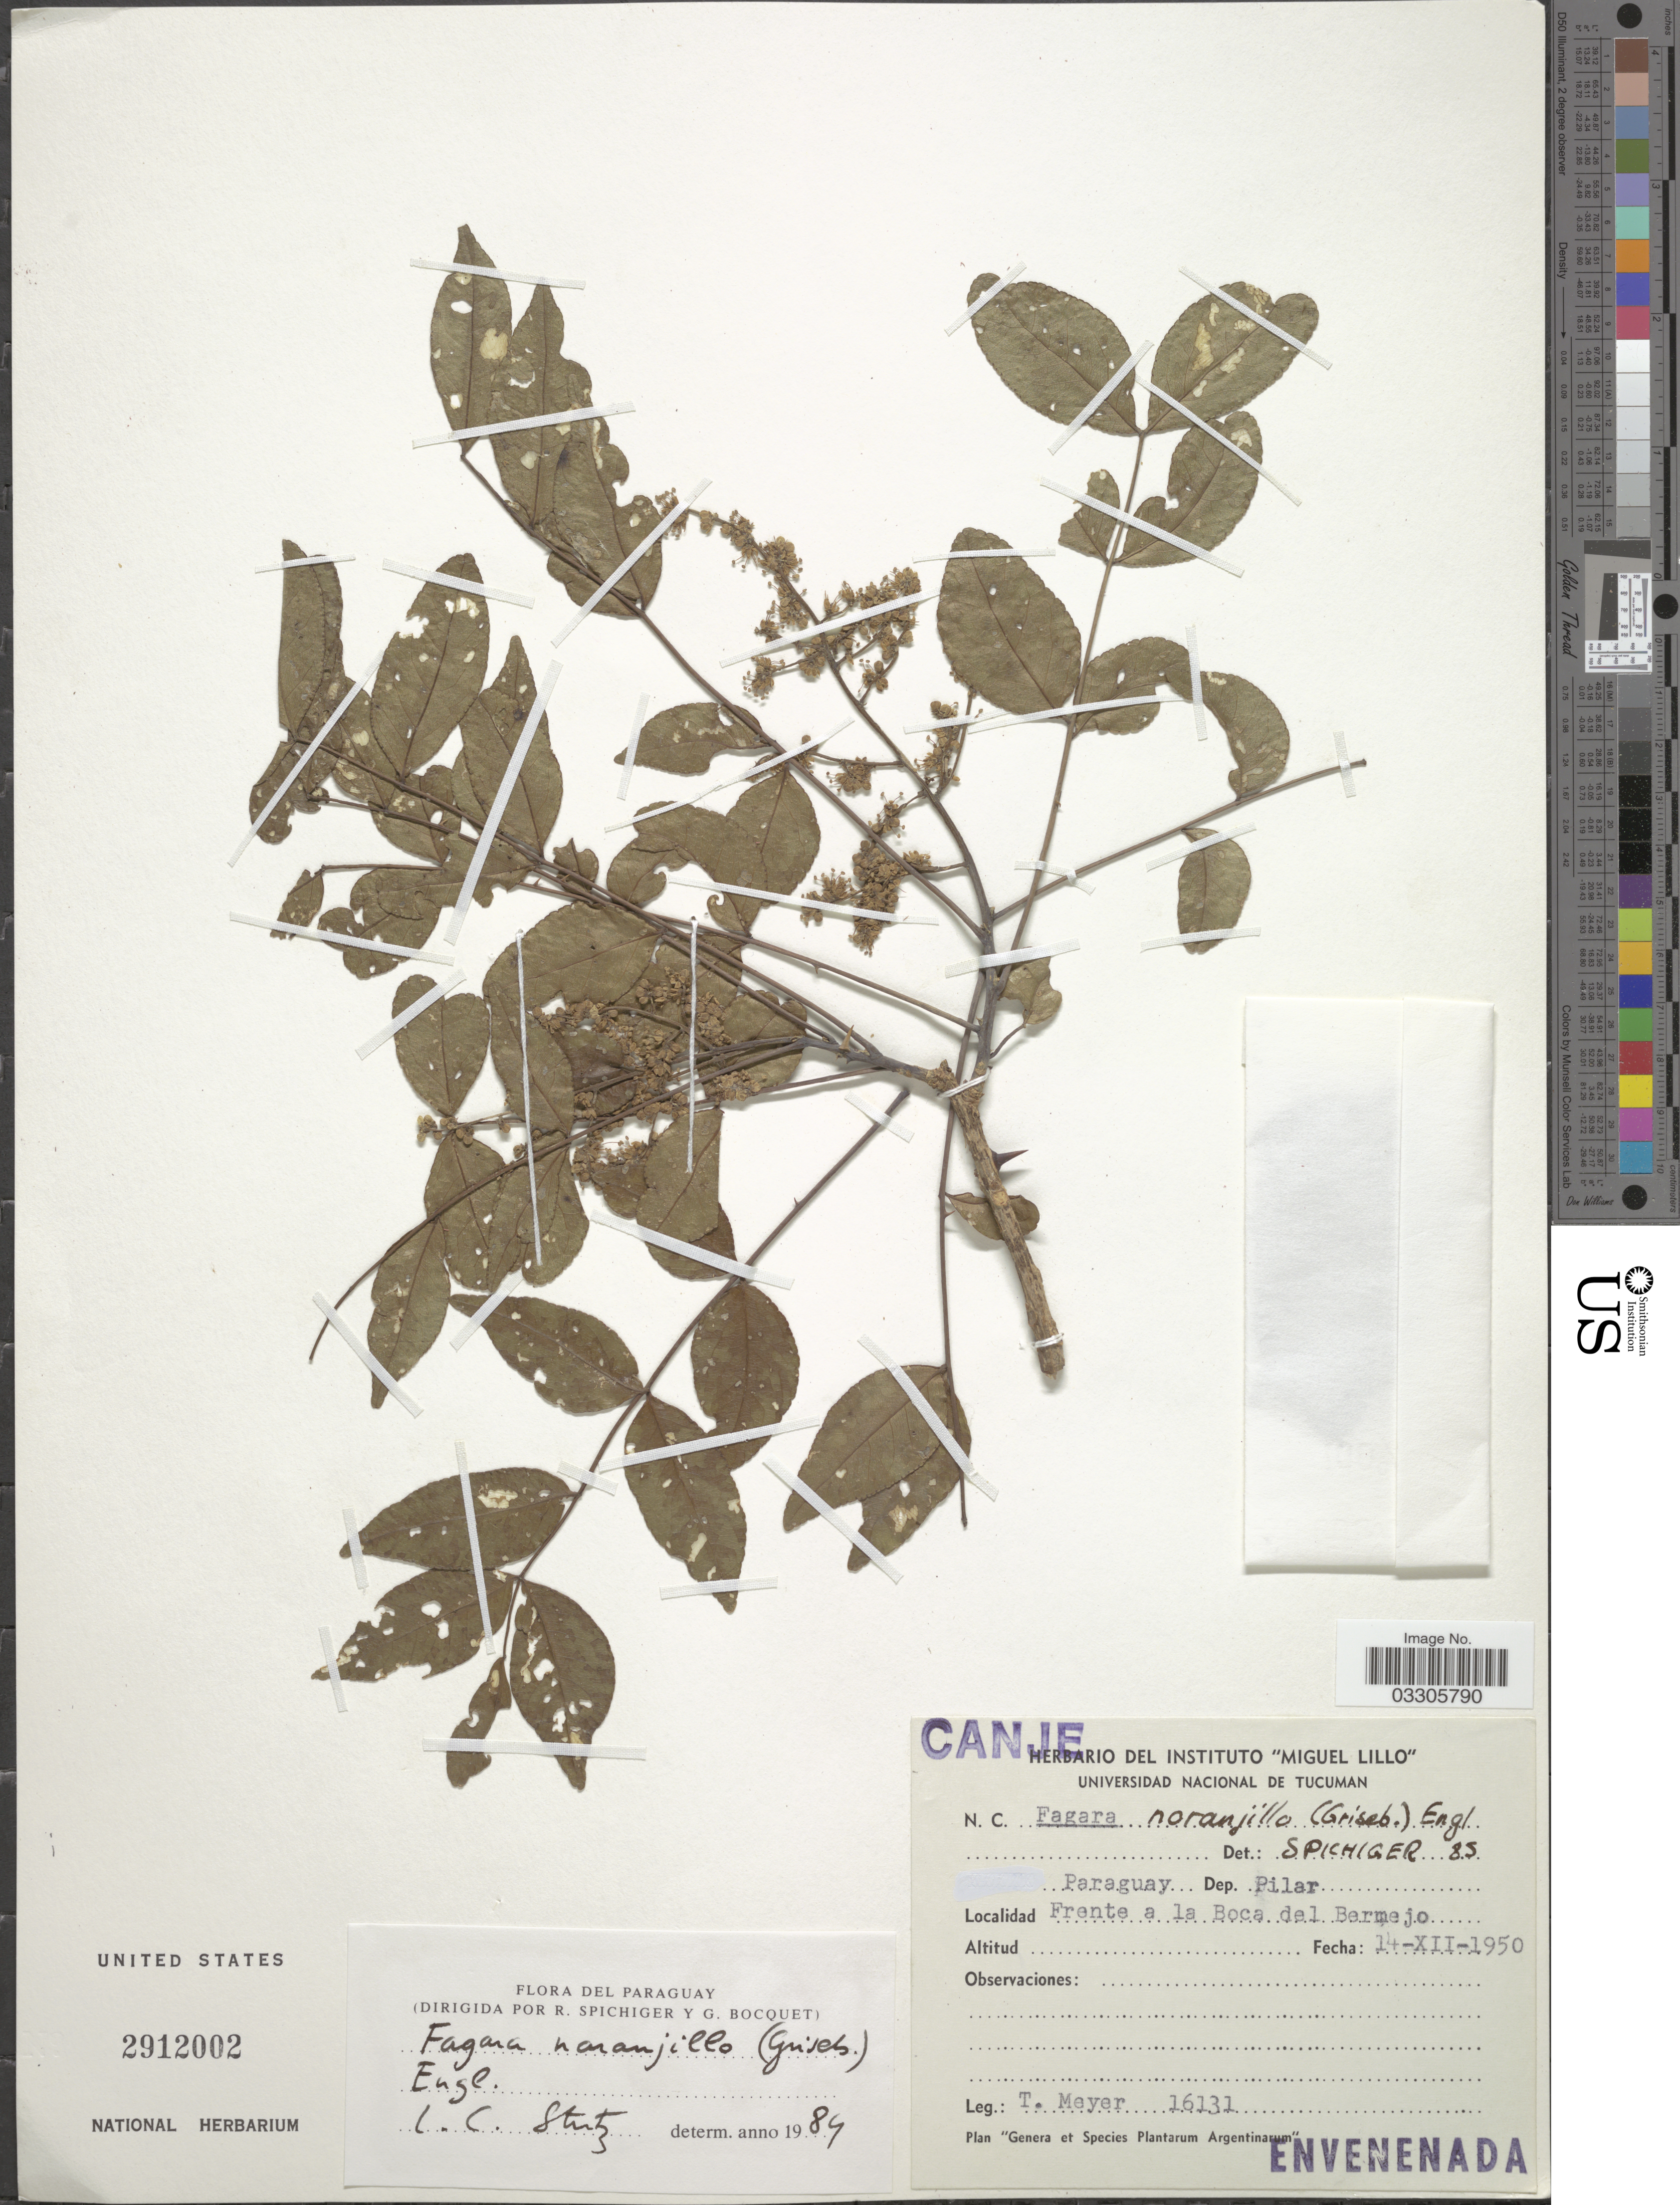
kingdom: Plantae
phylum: Tracheophyta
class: Magnoliopsida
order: Sapindales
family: Rutaceae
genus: Zanthoxylum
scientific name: Zanthoxylum naranjillo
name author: Griseb.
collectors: T. Meyer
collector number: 16131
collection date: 1950-12-14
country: Paraguay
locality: Dep. Pilar, Frente a la Boca de Bermejo.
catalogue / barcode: US 2912002